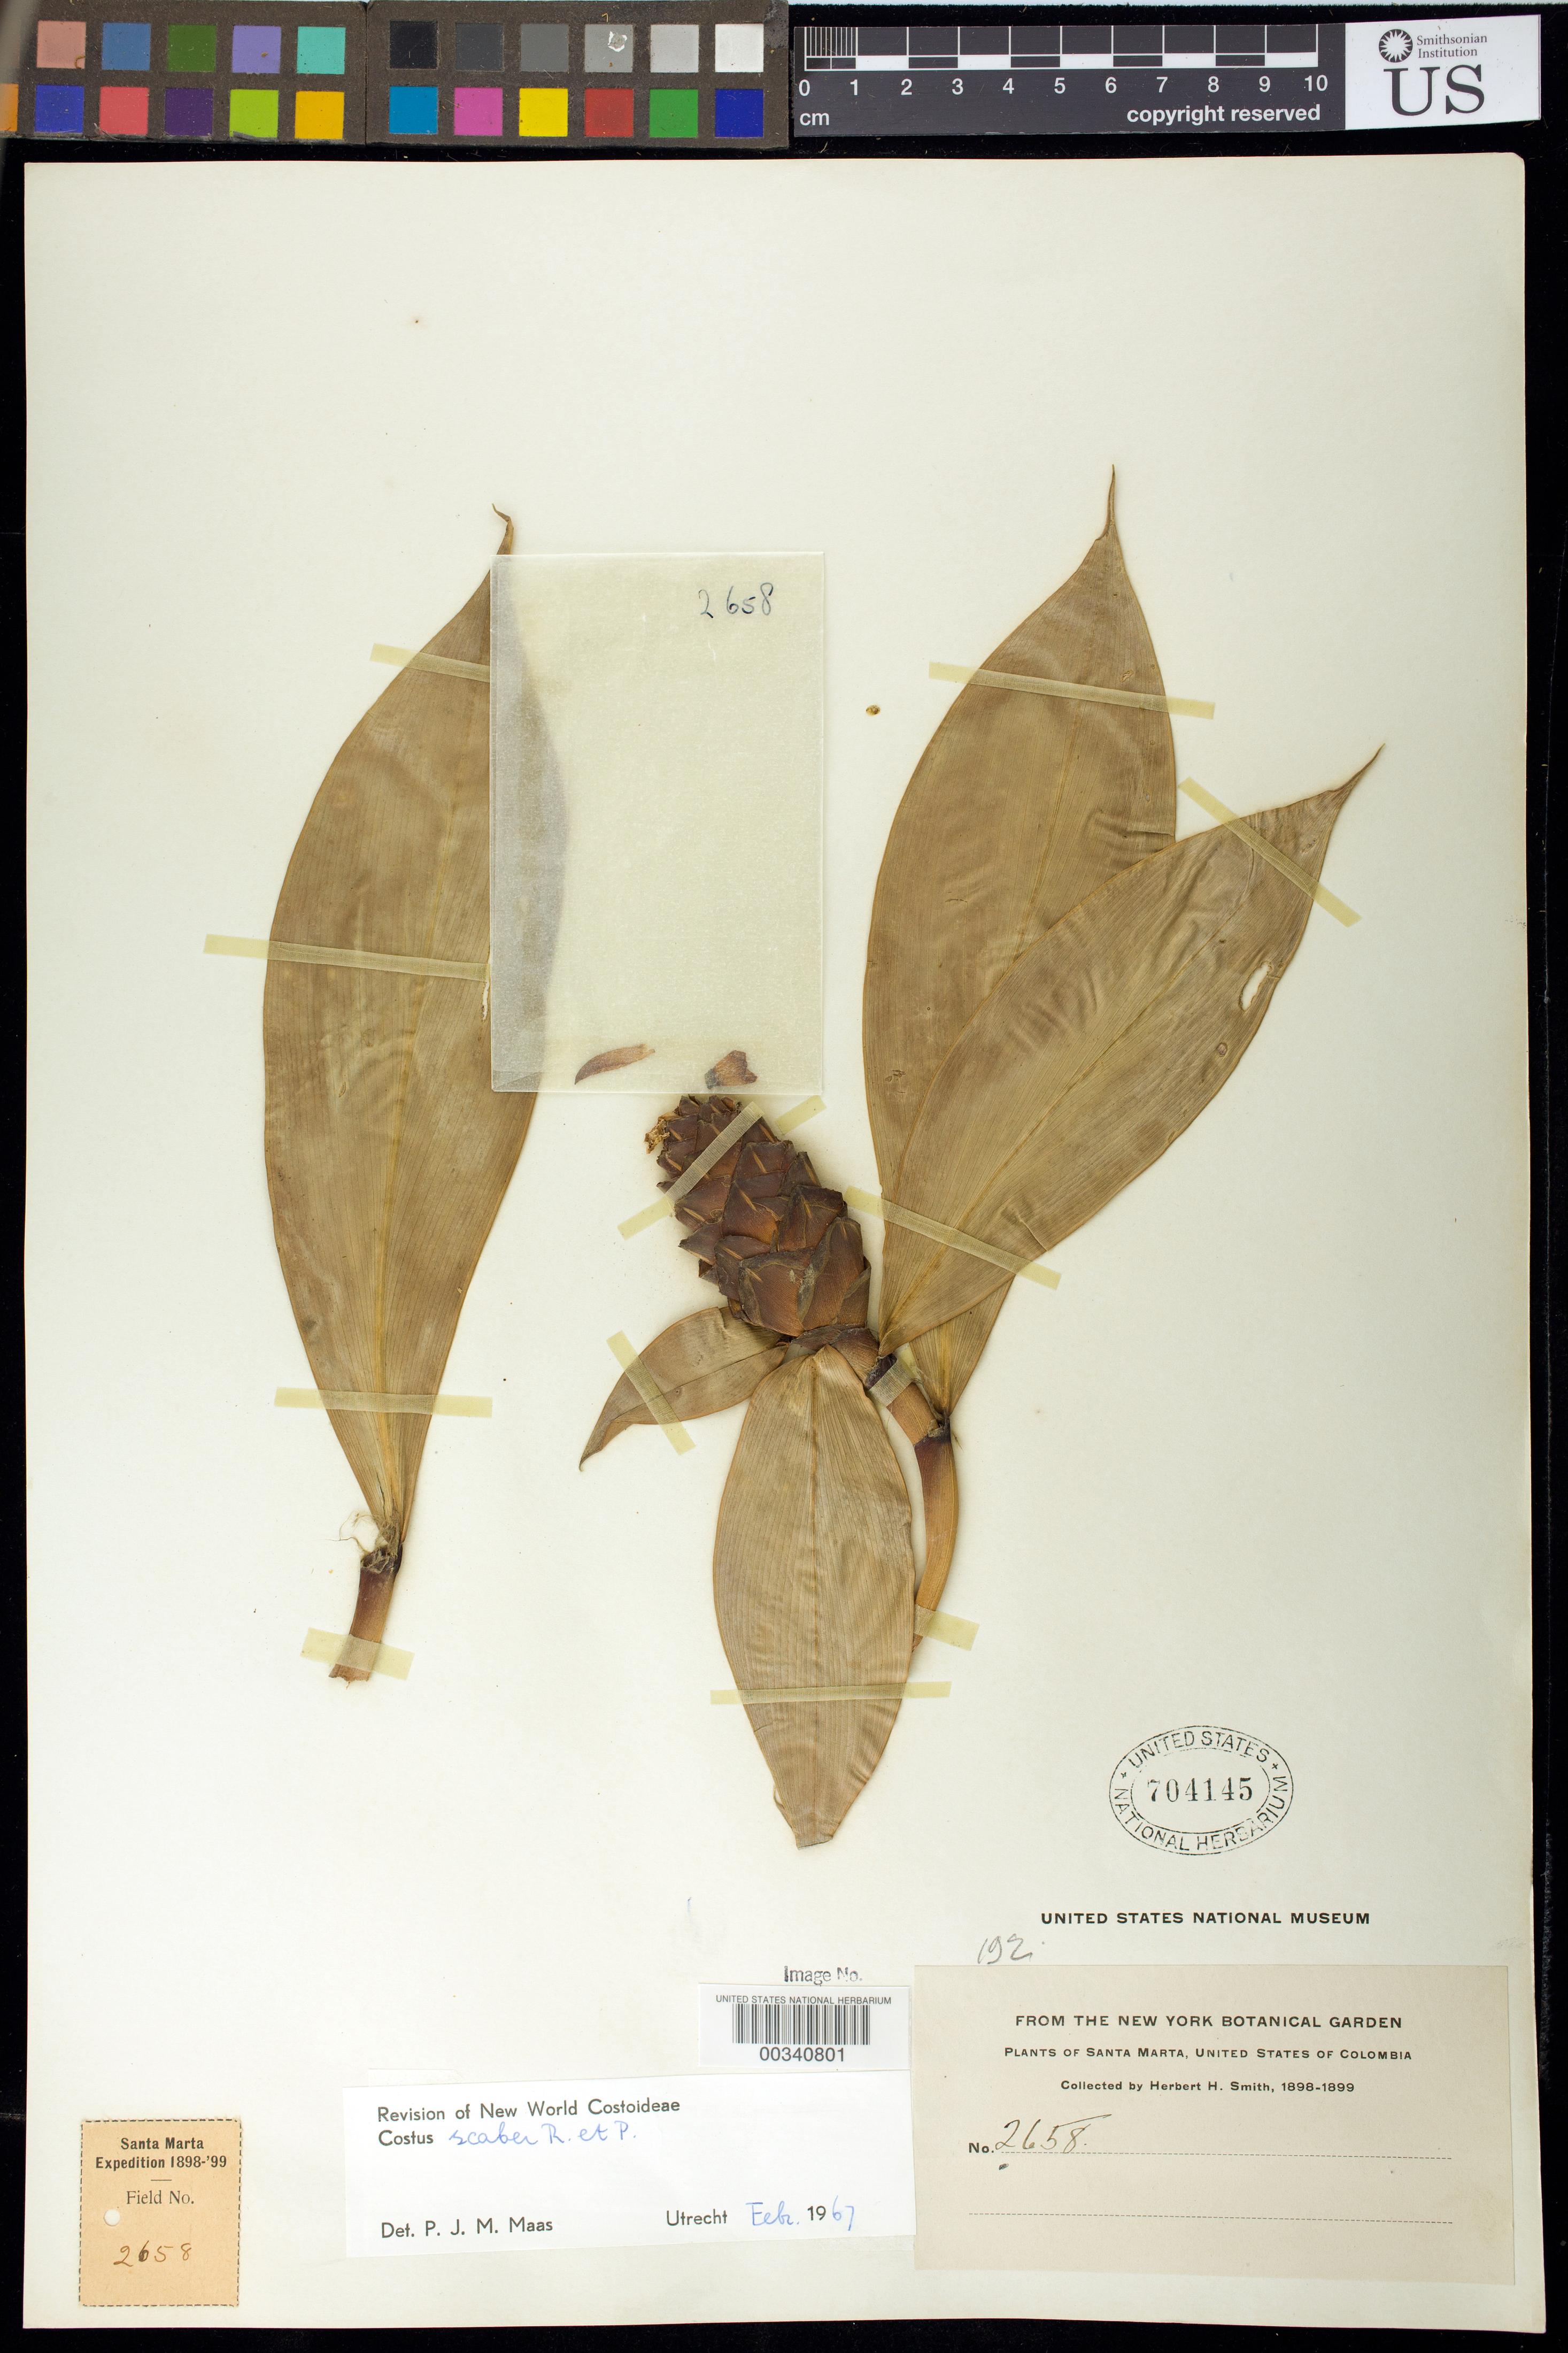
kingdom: Plantae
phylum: Tracheophyta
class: Liliopsida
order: Zingiberales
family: Costaceae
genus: Costus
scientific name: Costus scaber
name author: Ruiz & Pav.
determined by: Maas, Paul J. M.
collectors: Herbert H. Smith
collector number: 2658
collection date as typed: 1898 to -- -- 1899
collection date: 1898/1899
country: Colombia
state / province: Magdalena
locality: Plants of Santa Marta, united states of Colombia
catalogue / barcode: US 704145